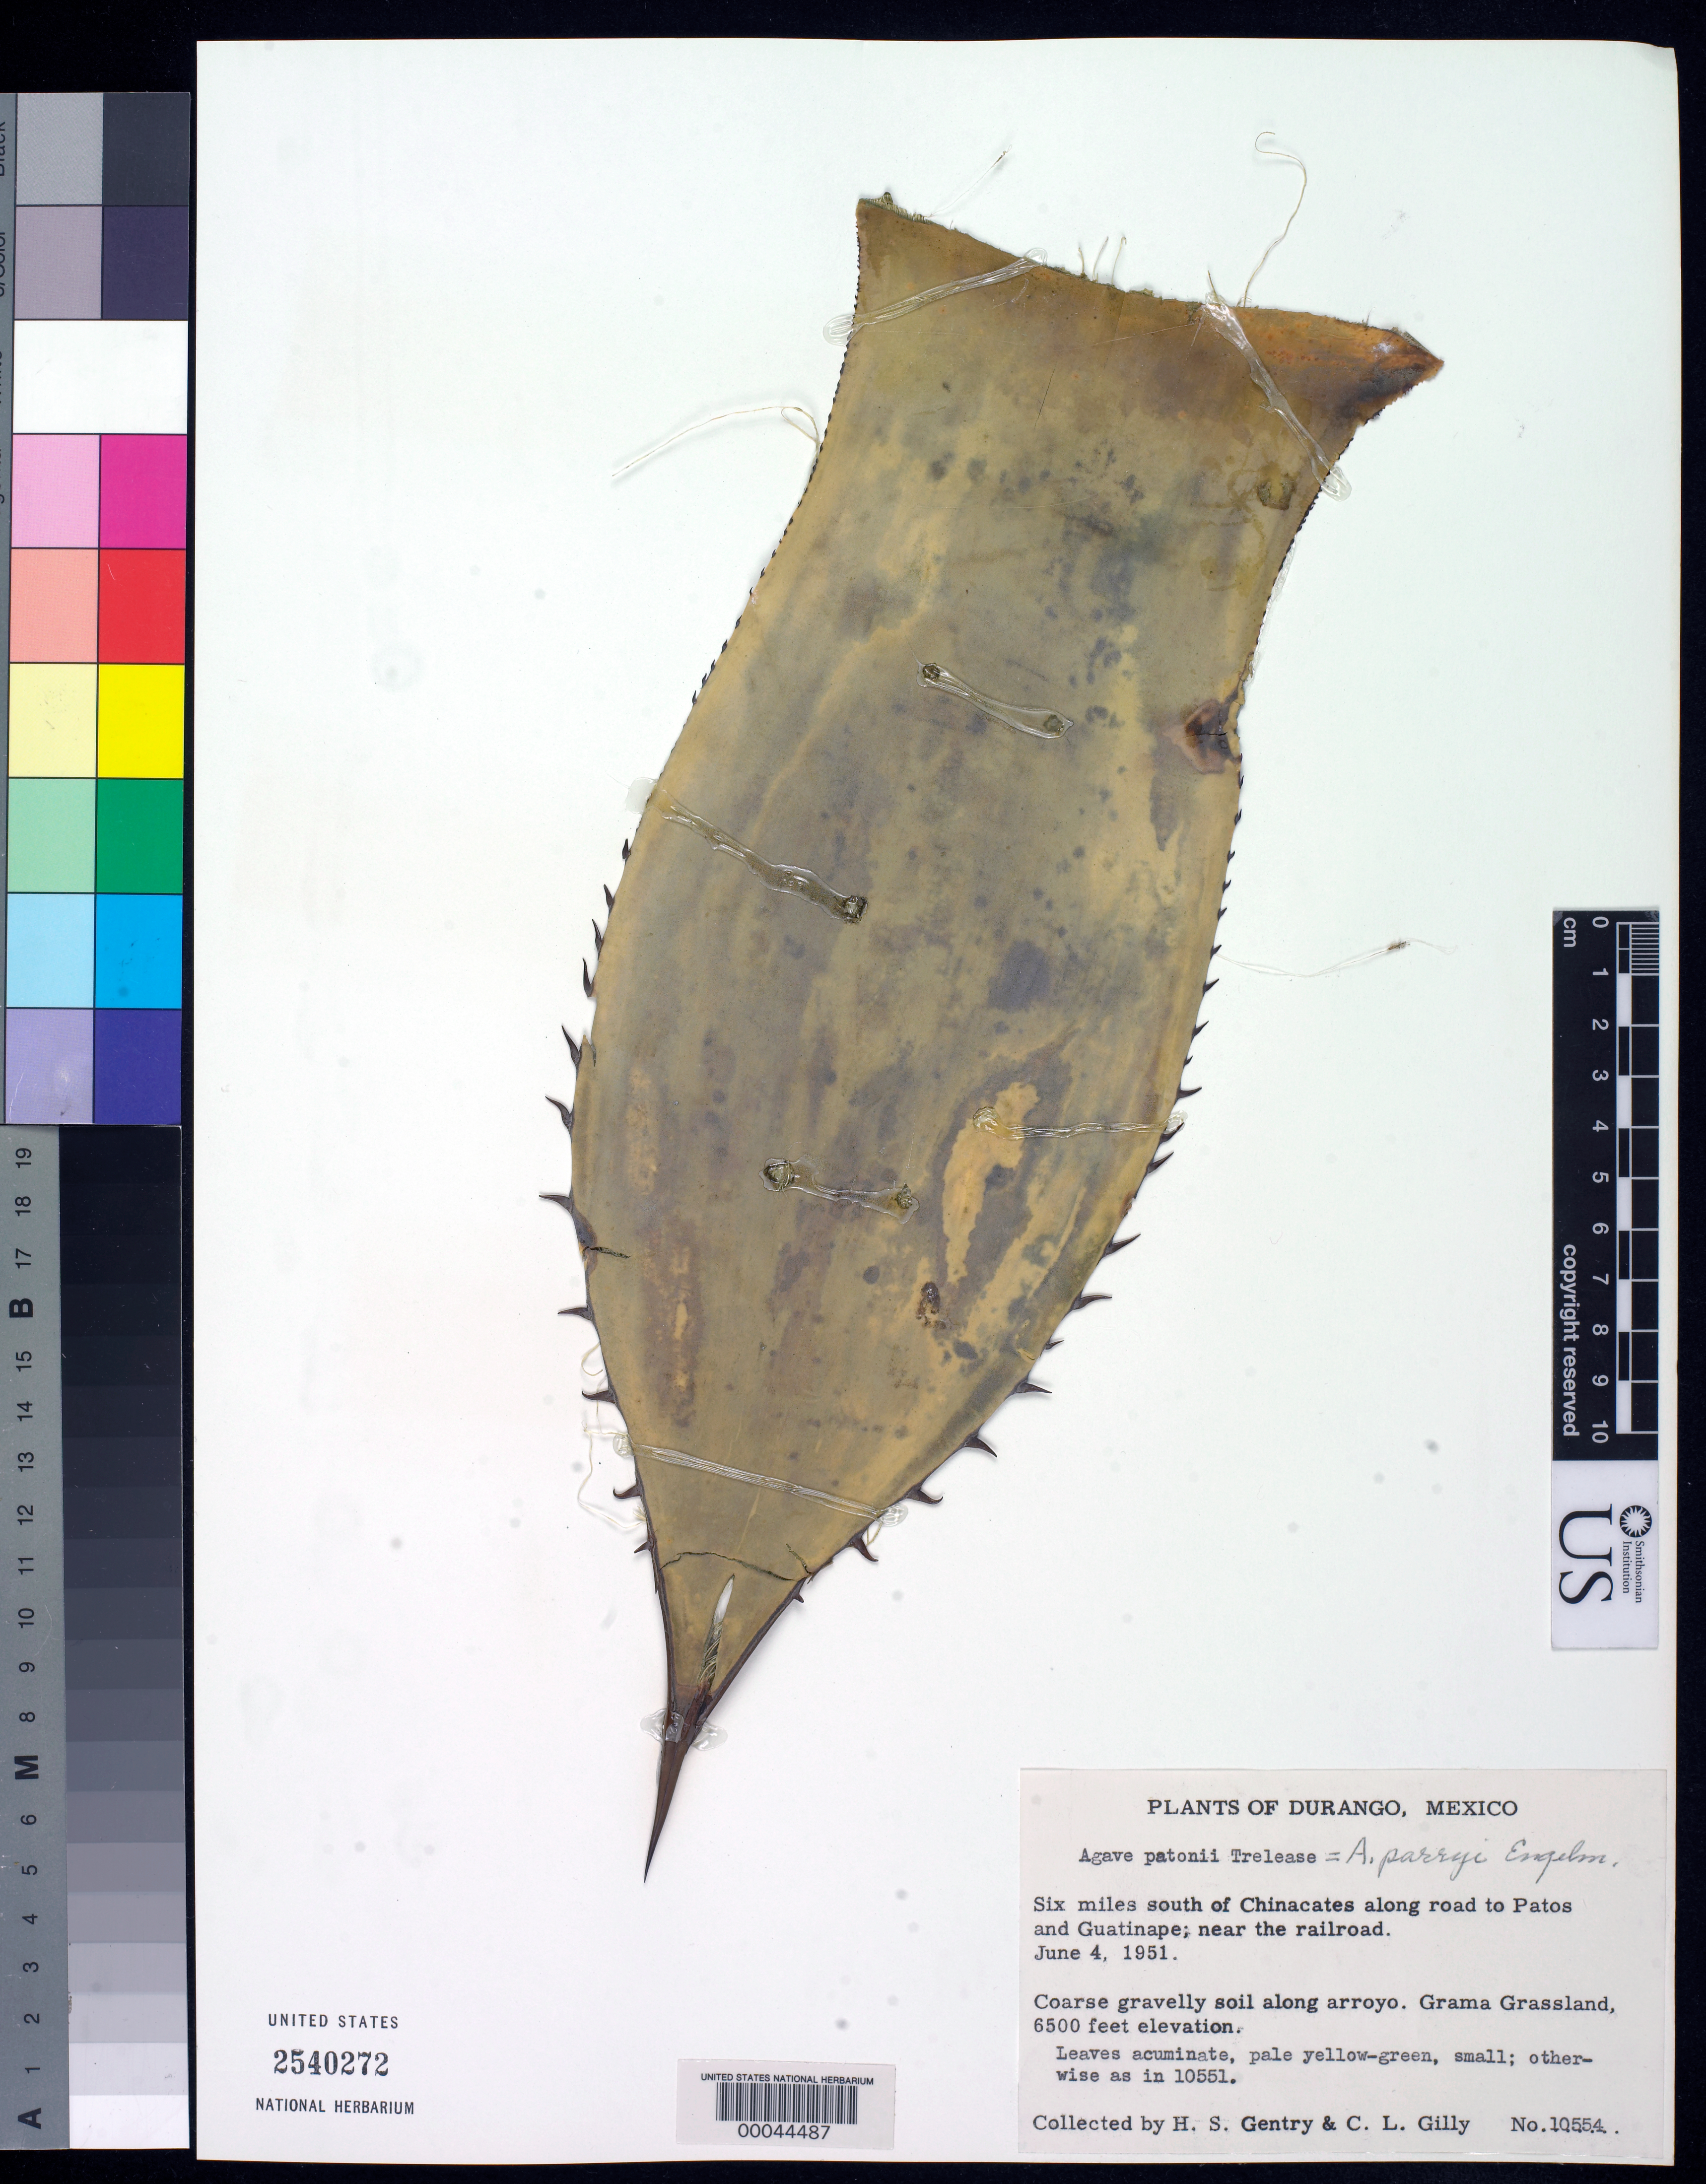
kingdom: Plantae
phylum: Tracheophyta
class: Liliopsida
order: Asparagales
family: Asparagaceae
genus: Agave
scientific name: Agave parryi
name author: Engelm.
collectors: H. S. Gentry & C. Gilly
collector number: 10554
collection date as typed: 04 Jun 1951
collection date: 1951-06-04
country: Mexico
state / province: Durango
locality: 6 mi S of Chinacates along road to Patos and Guatinape; near the railroad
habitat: Coarse gravelly soil along arroyo; grama grassland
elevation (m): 1981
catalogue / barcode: US 2540272